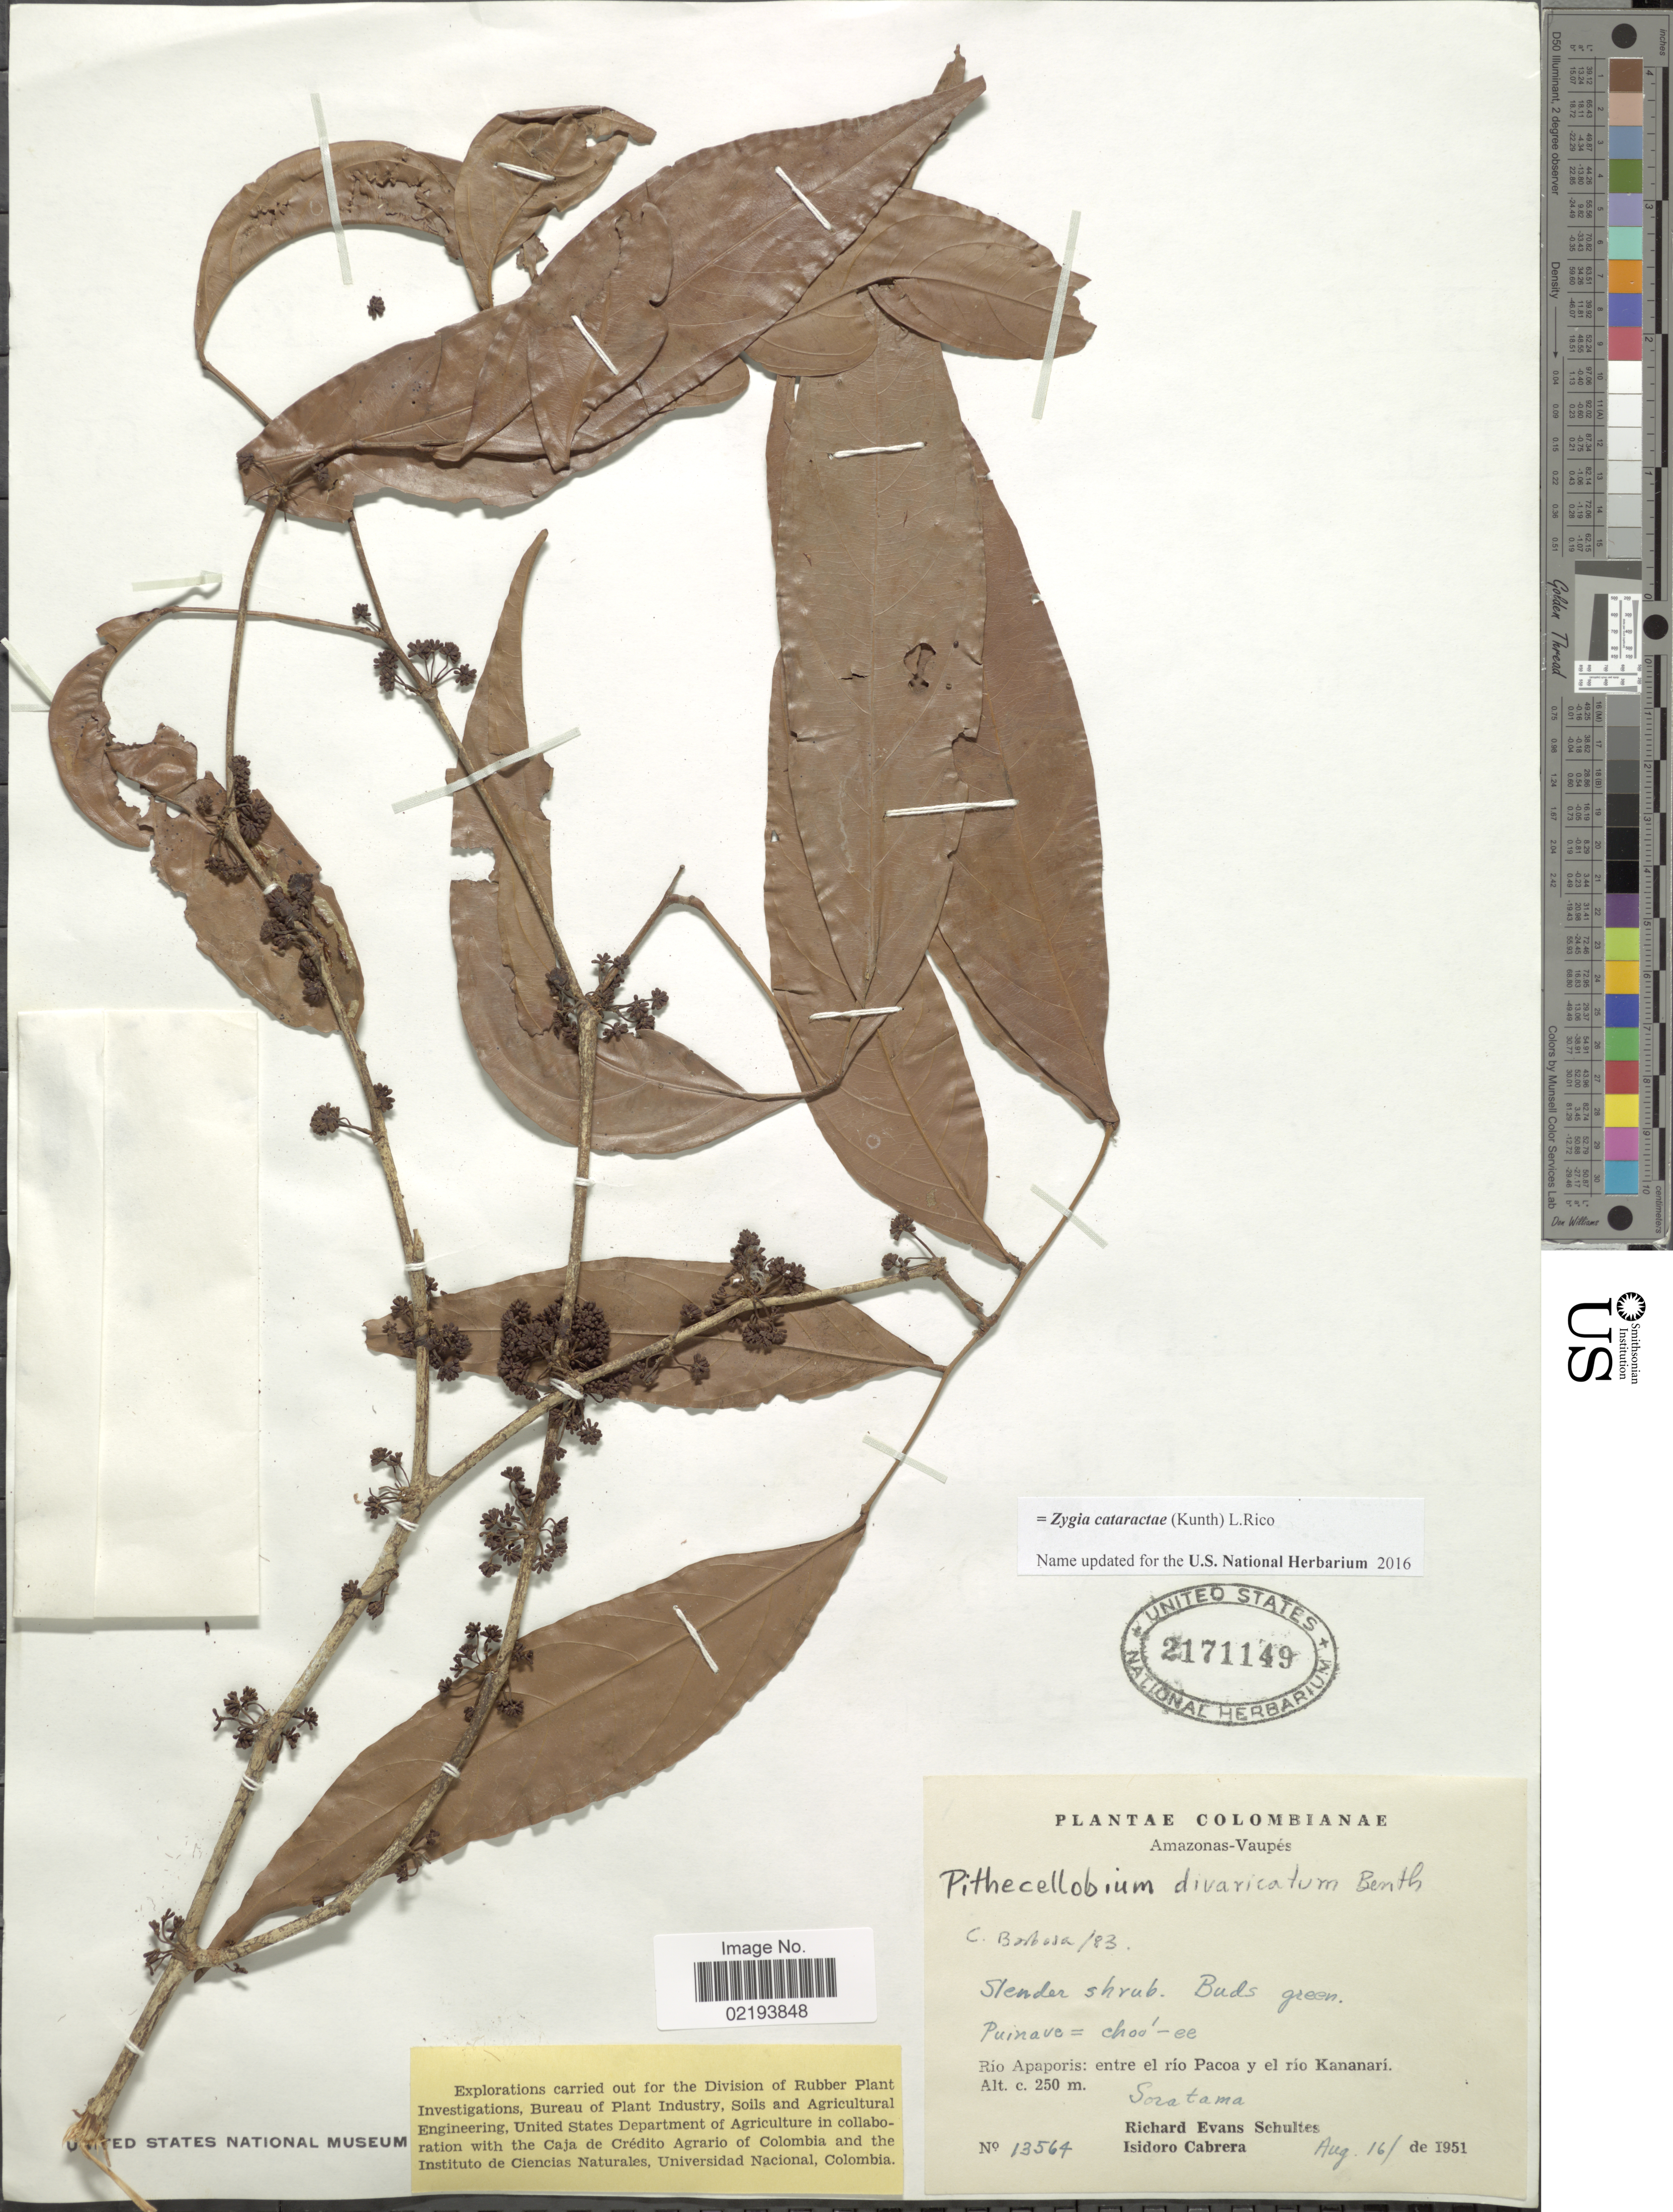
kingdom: Plantae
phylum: Tracheophyta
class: Magnoliopsida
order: Fabales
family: Fabaceae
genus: Zygia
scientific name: Zygia cataractae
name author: (Kunth) L. Rico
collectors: R. E. Schultes & I. Cabrera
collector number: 13564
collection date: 1951-08-16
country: Colombia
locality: Amazonas-Vaupés, Río Apaporis: entre el río Pacoa y el río Kananari, Soratama, Puinave = chos'-ee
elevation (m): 250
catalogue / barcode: US 2171149